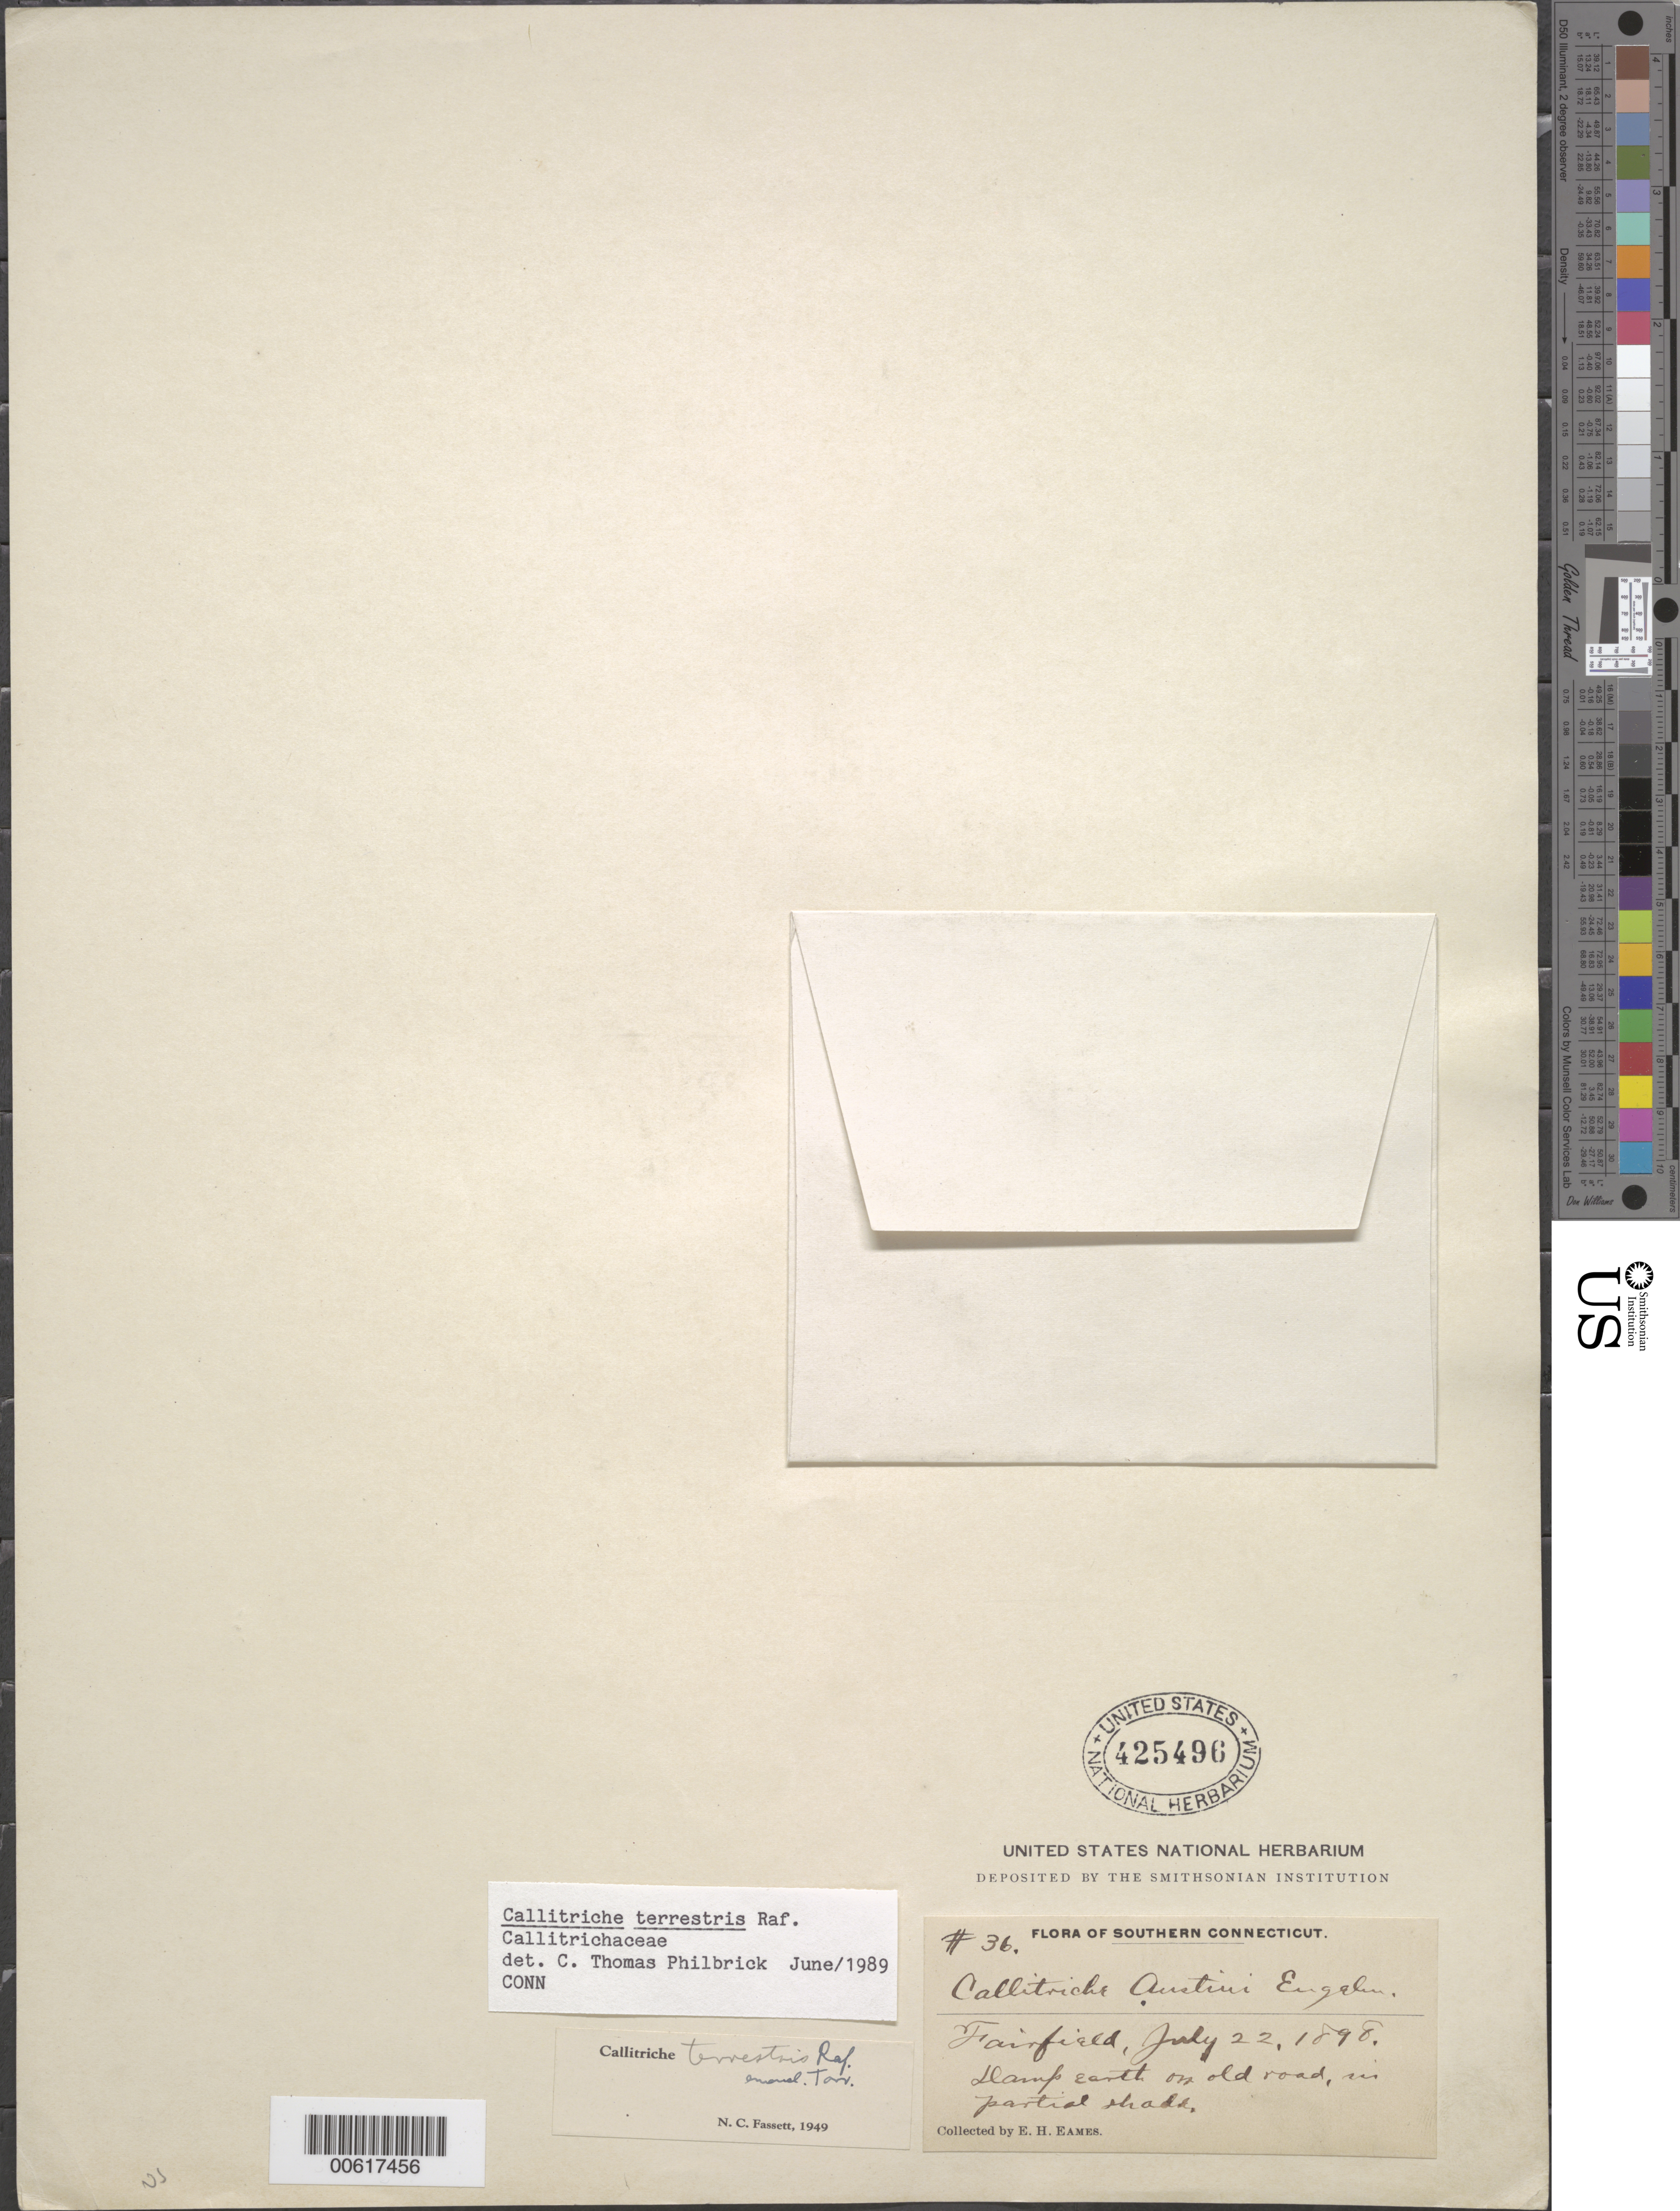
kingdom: Plantae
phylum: Tracheophyta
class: Magnoliopsida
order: Lamiales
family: Plantaginaceae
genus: Callitriche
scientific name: Callitriche terrestris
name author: Raf.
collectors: E. H. Eames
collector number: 36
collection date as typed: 22 Jul 1898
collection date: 1898-07-22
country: United States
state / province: Connecticut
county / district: Fairfield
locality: Fairfield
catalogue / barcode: US 425496